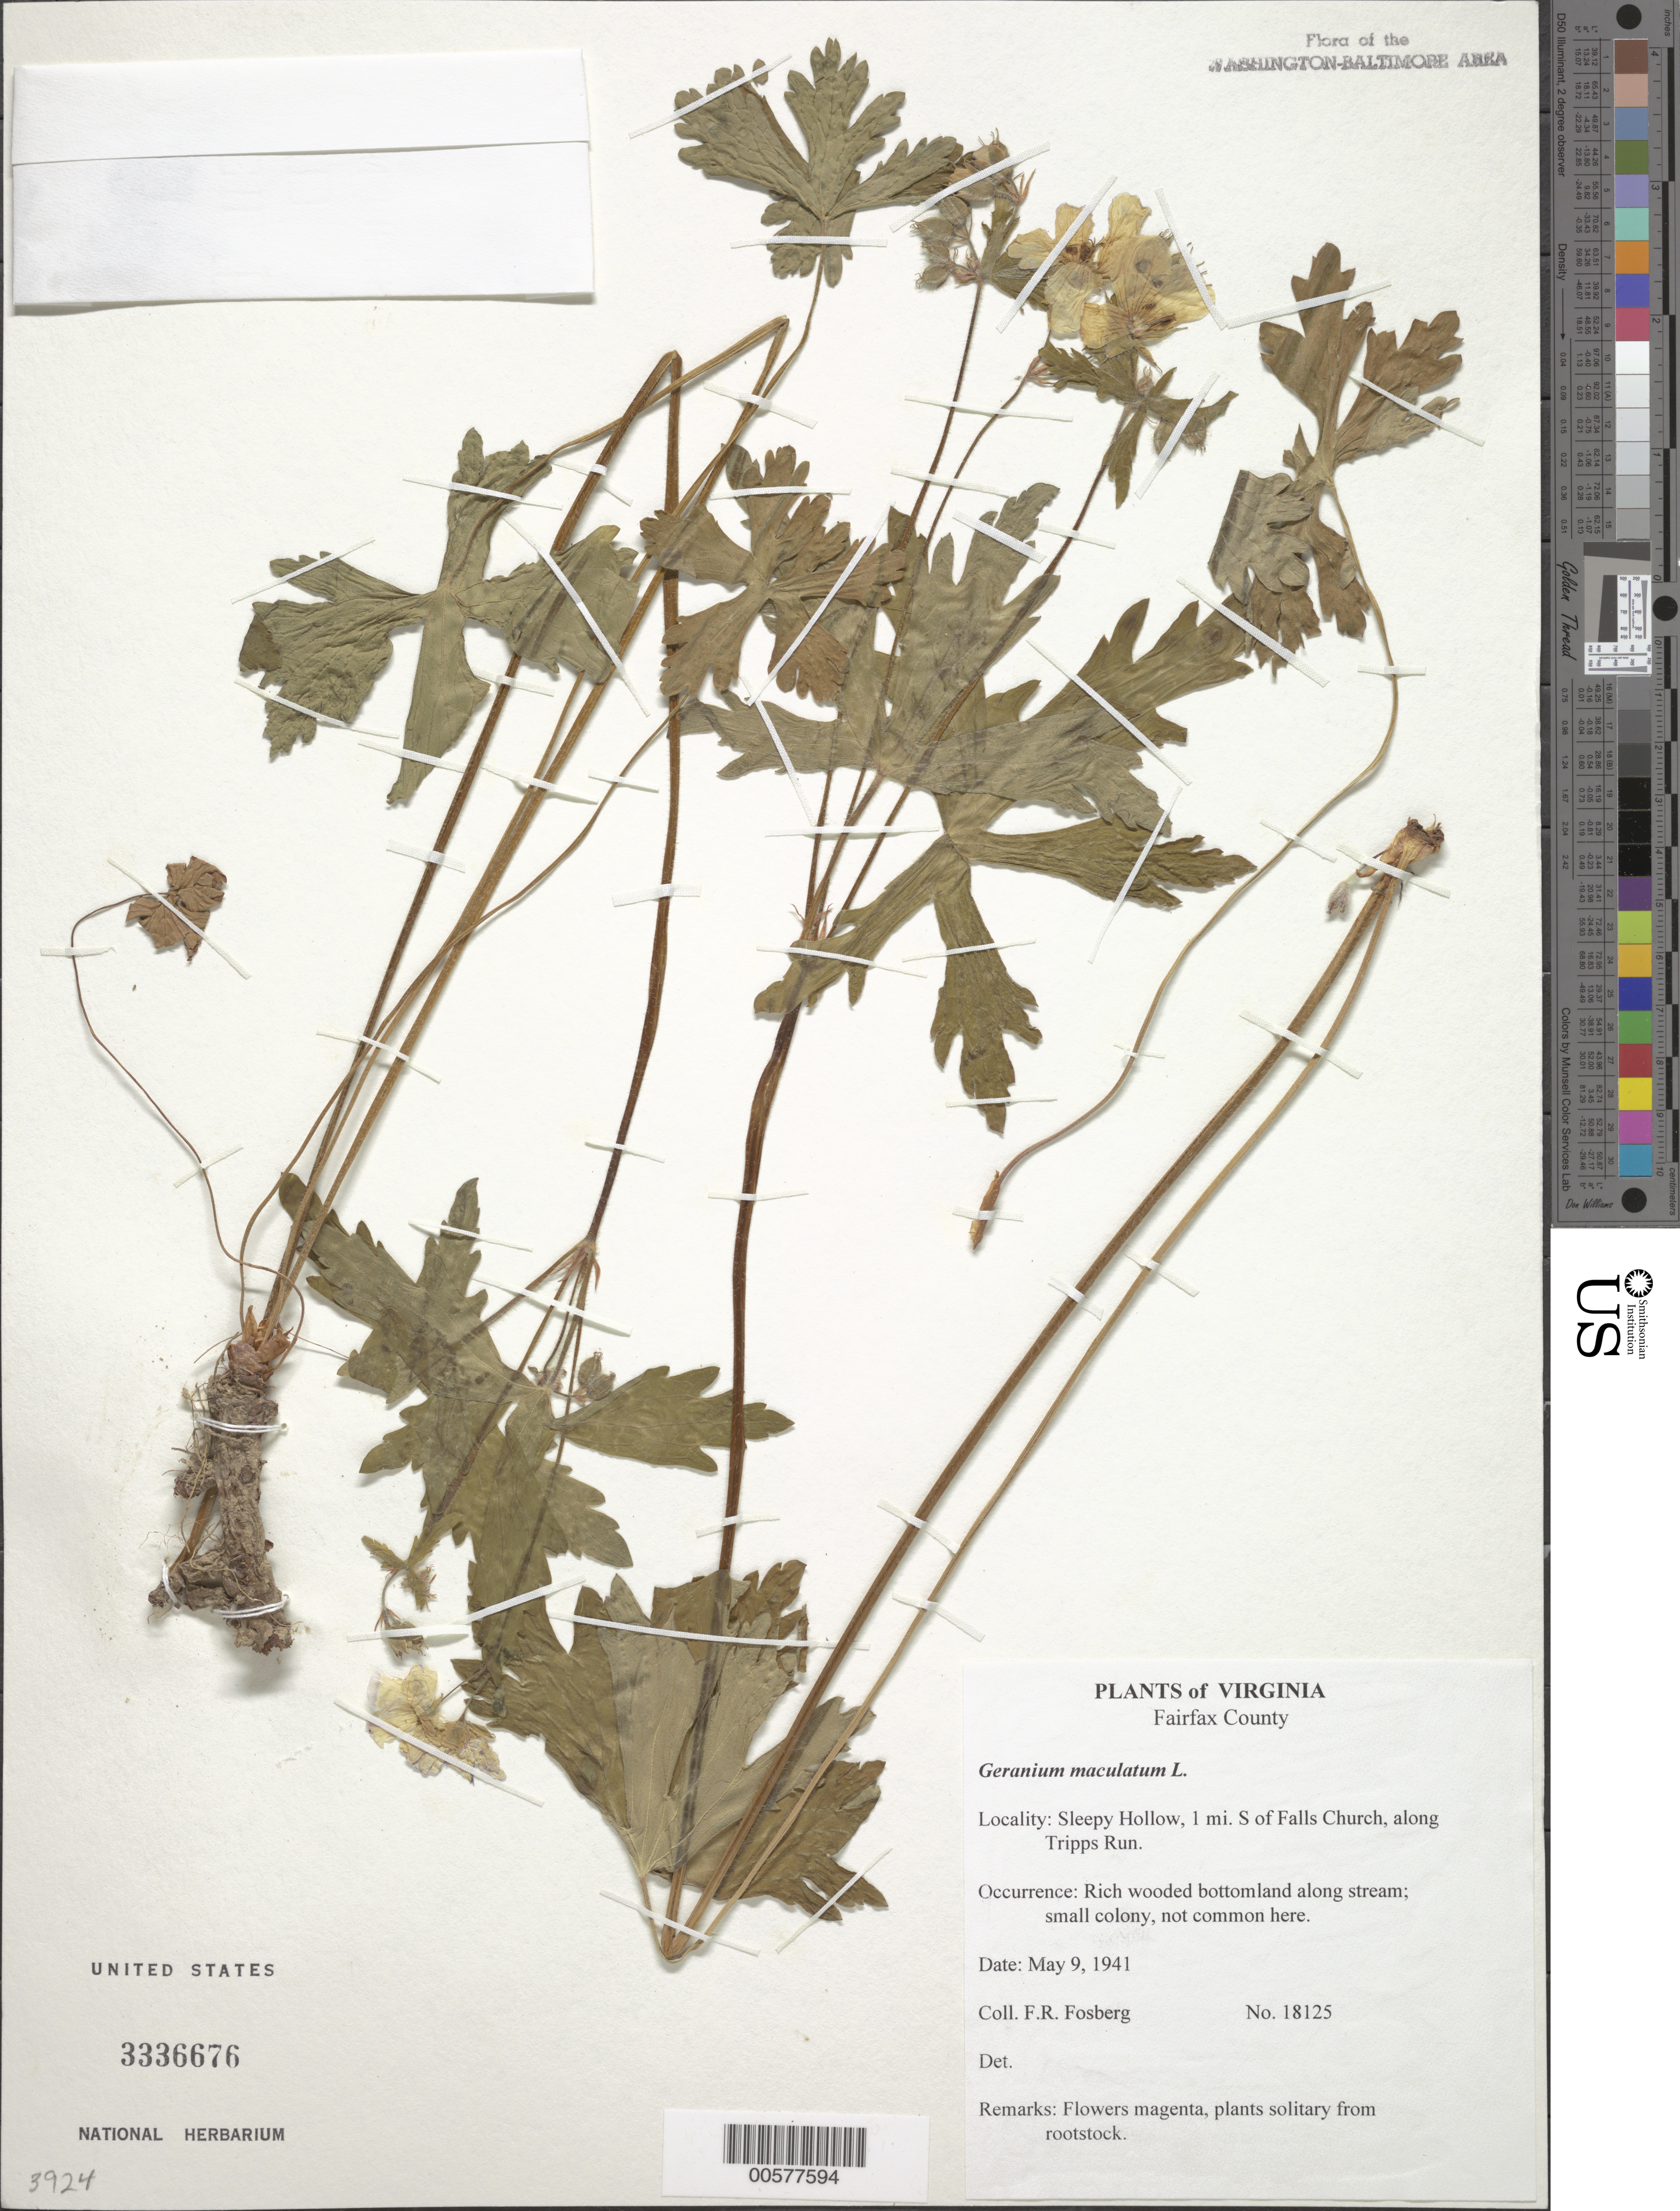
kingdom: Plantae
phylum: Tracheophyta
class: Magnoliopsida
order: Geraniales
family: Geraniaceae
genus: Geranium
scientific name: Geranium maculatum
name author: L.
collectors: F. R. Fosberg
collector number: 18125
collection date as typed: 09 May 1941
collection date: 1941-05-09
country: United States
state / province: Virginia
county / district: Fairfax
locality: Sleepy Hollow, 1 mi. S of Falls Church, along Tripps Run.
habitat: Rich wooded bottomland along stream; small colony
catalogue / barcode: US 3336676